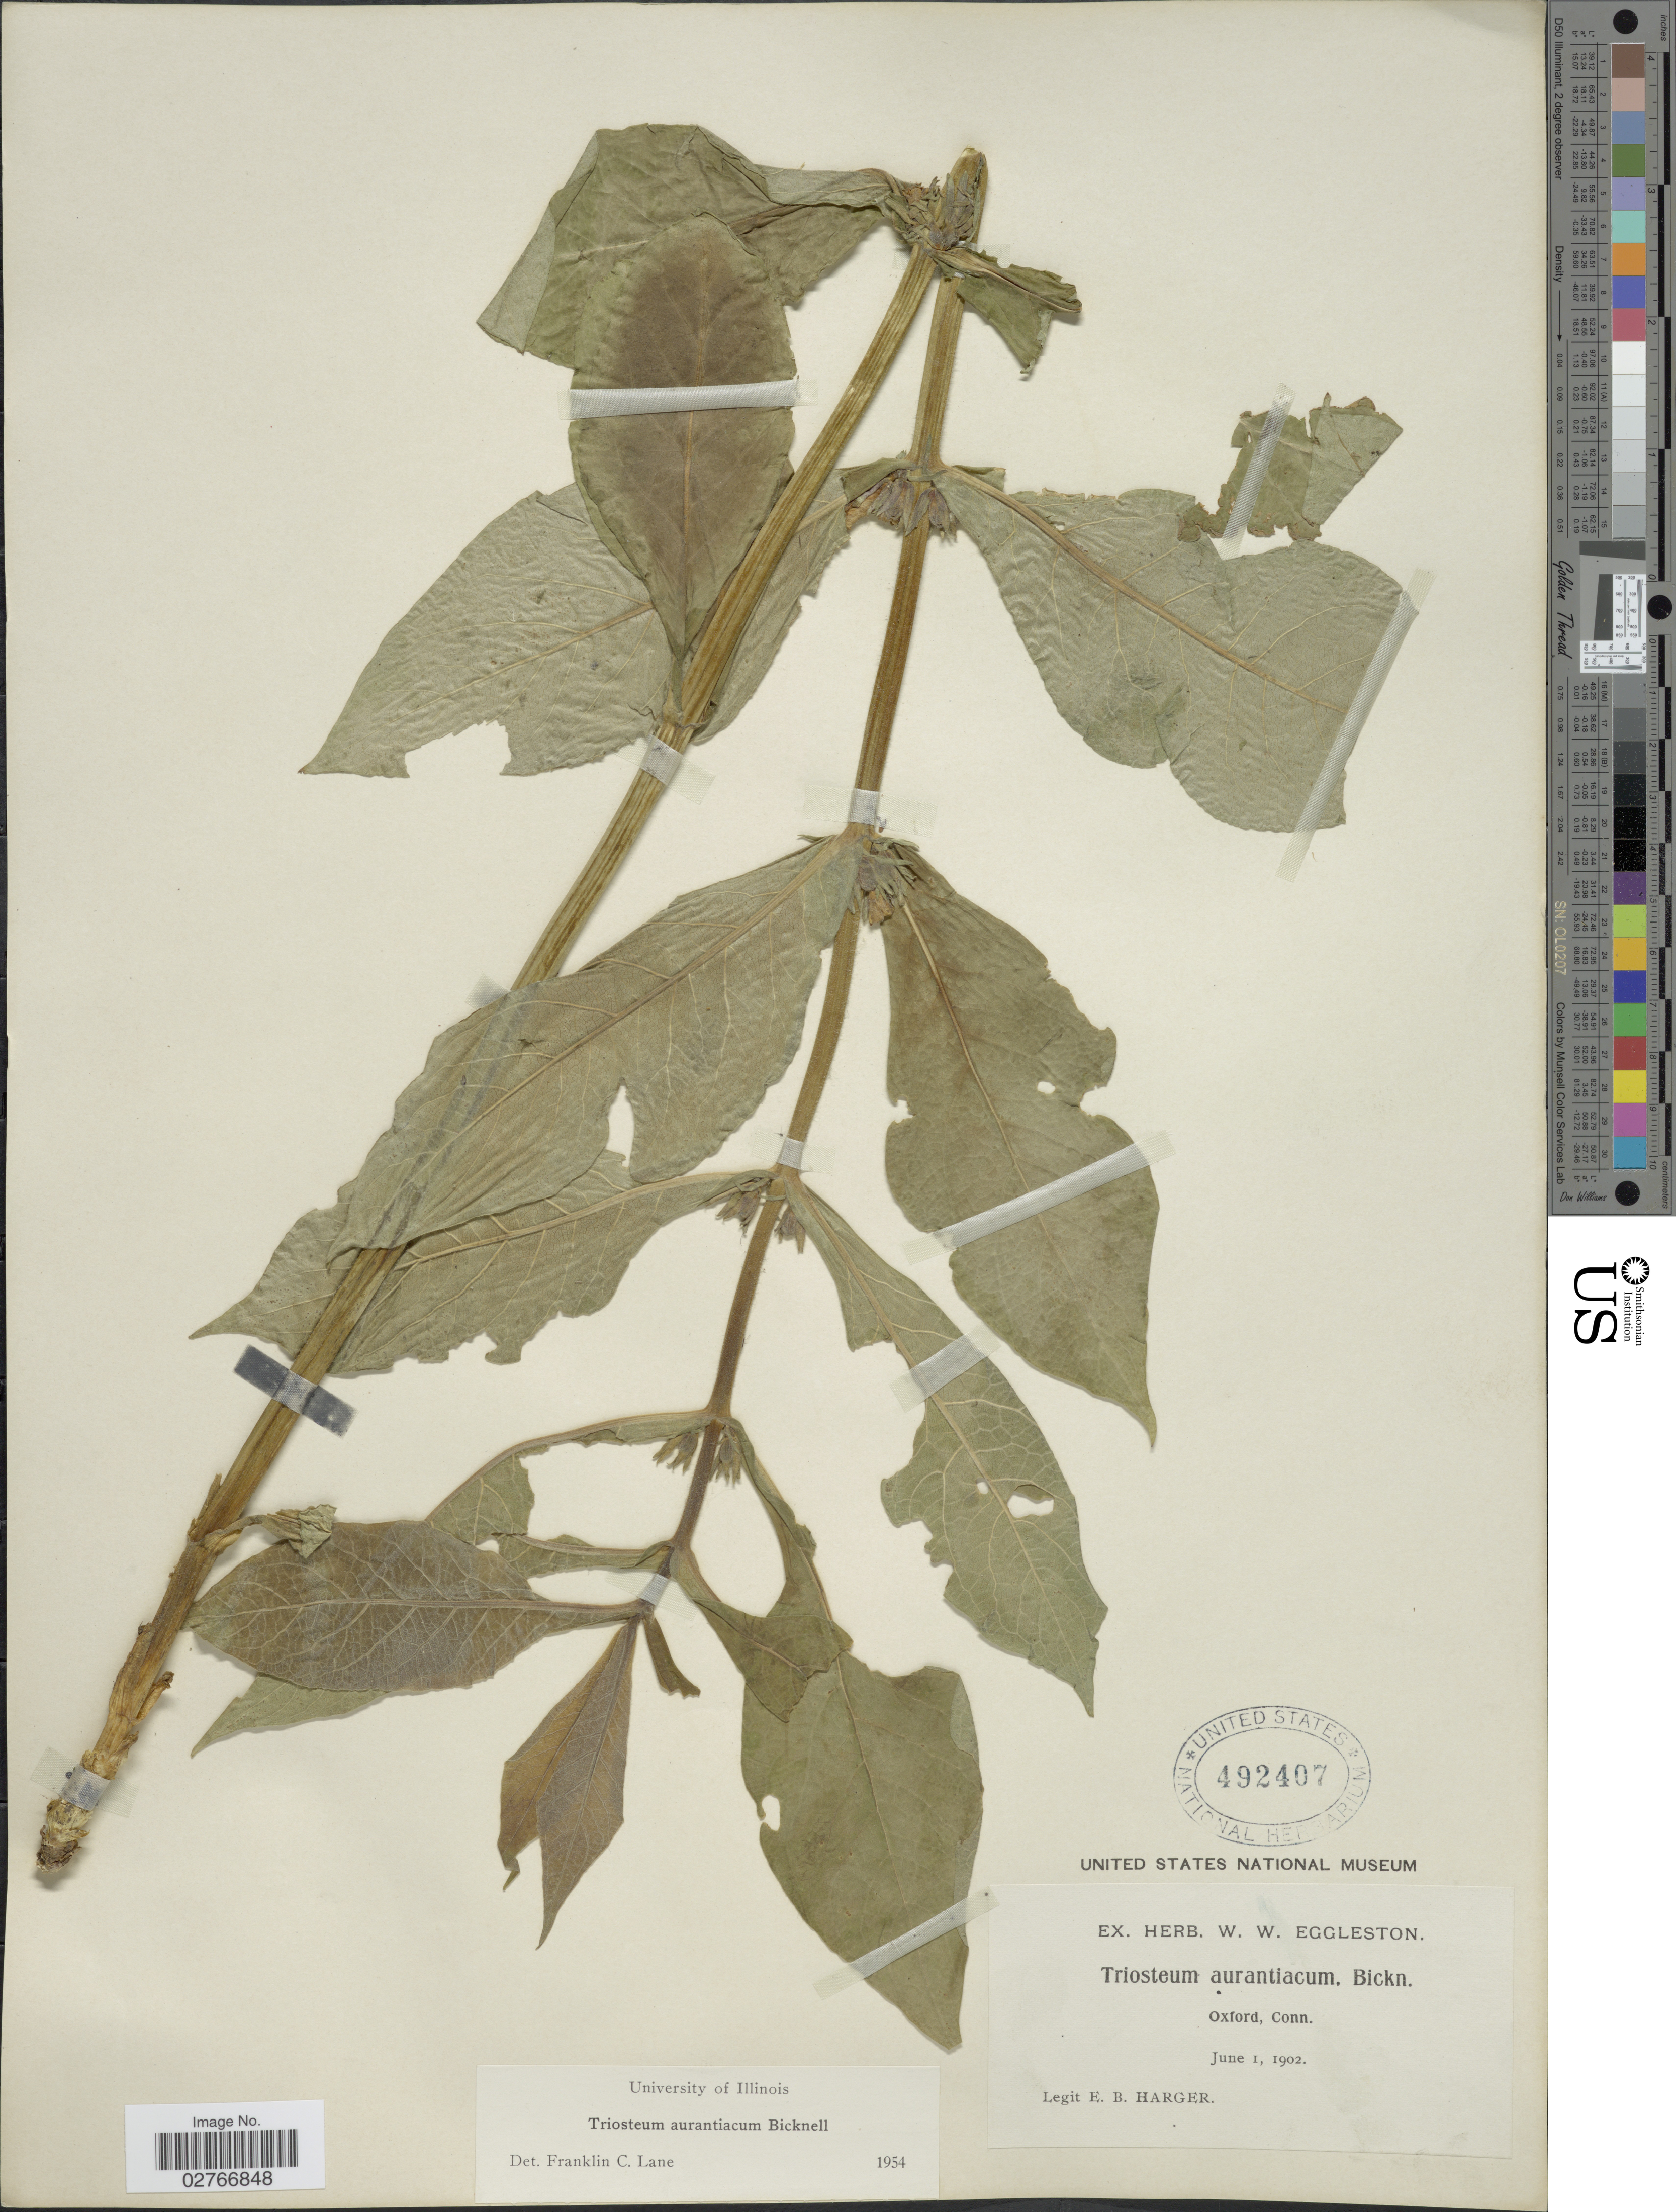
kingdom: Plantae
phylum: Tracheophyta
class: Magnoliopsida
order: Dipsacales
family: Caprifoliaceae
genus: Triosteum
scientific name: Triosteum aurantiacum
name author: E.P. Bicknell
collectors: E. B. Harger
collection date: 1902-06-01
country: United States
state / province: Connecticut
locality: Oxford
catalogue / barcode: US 492407